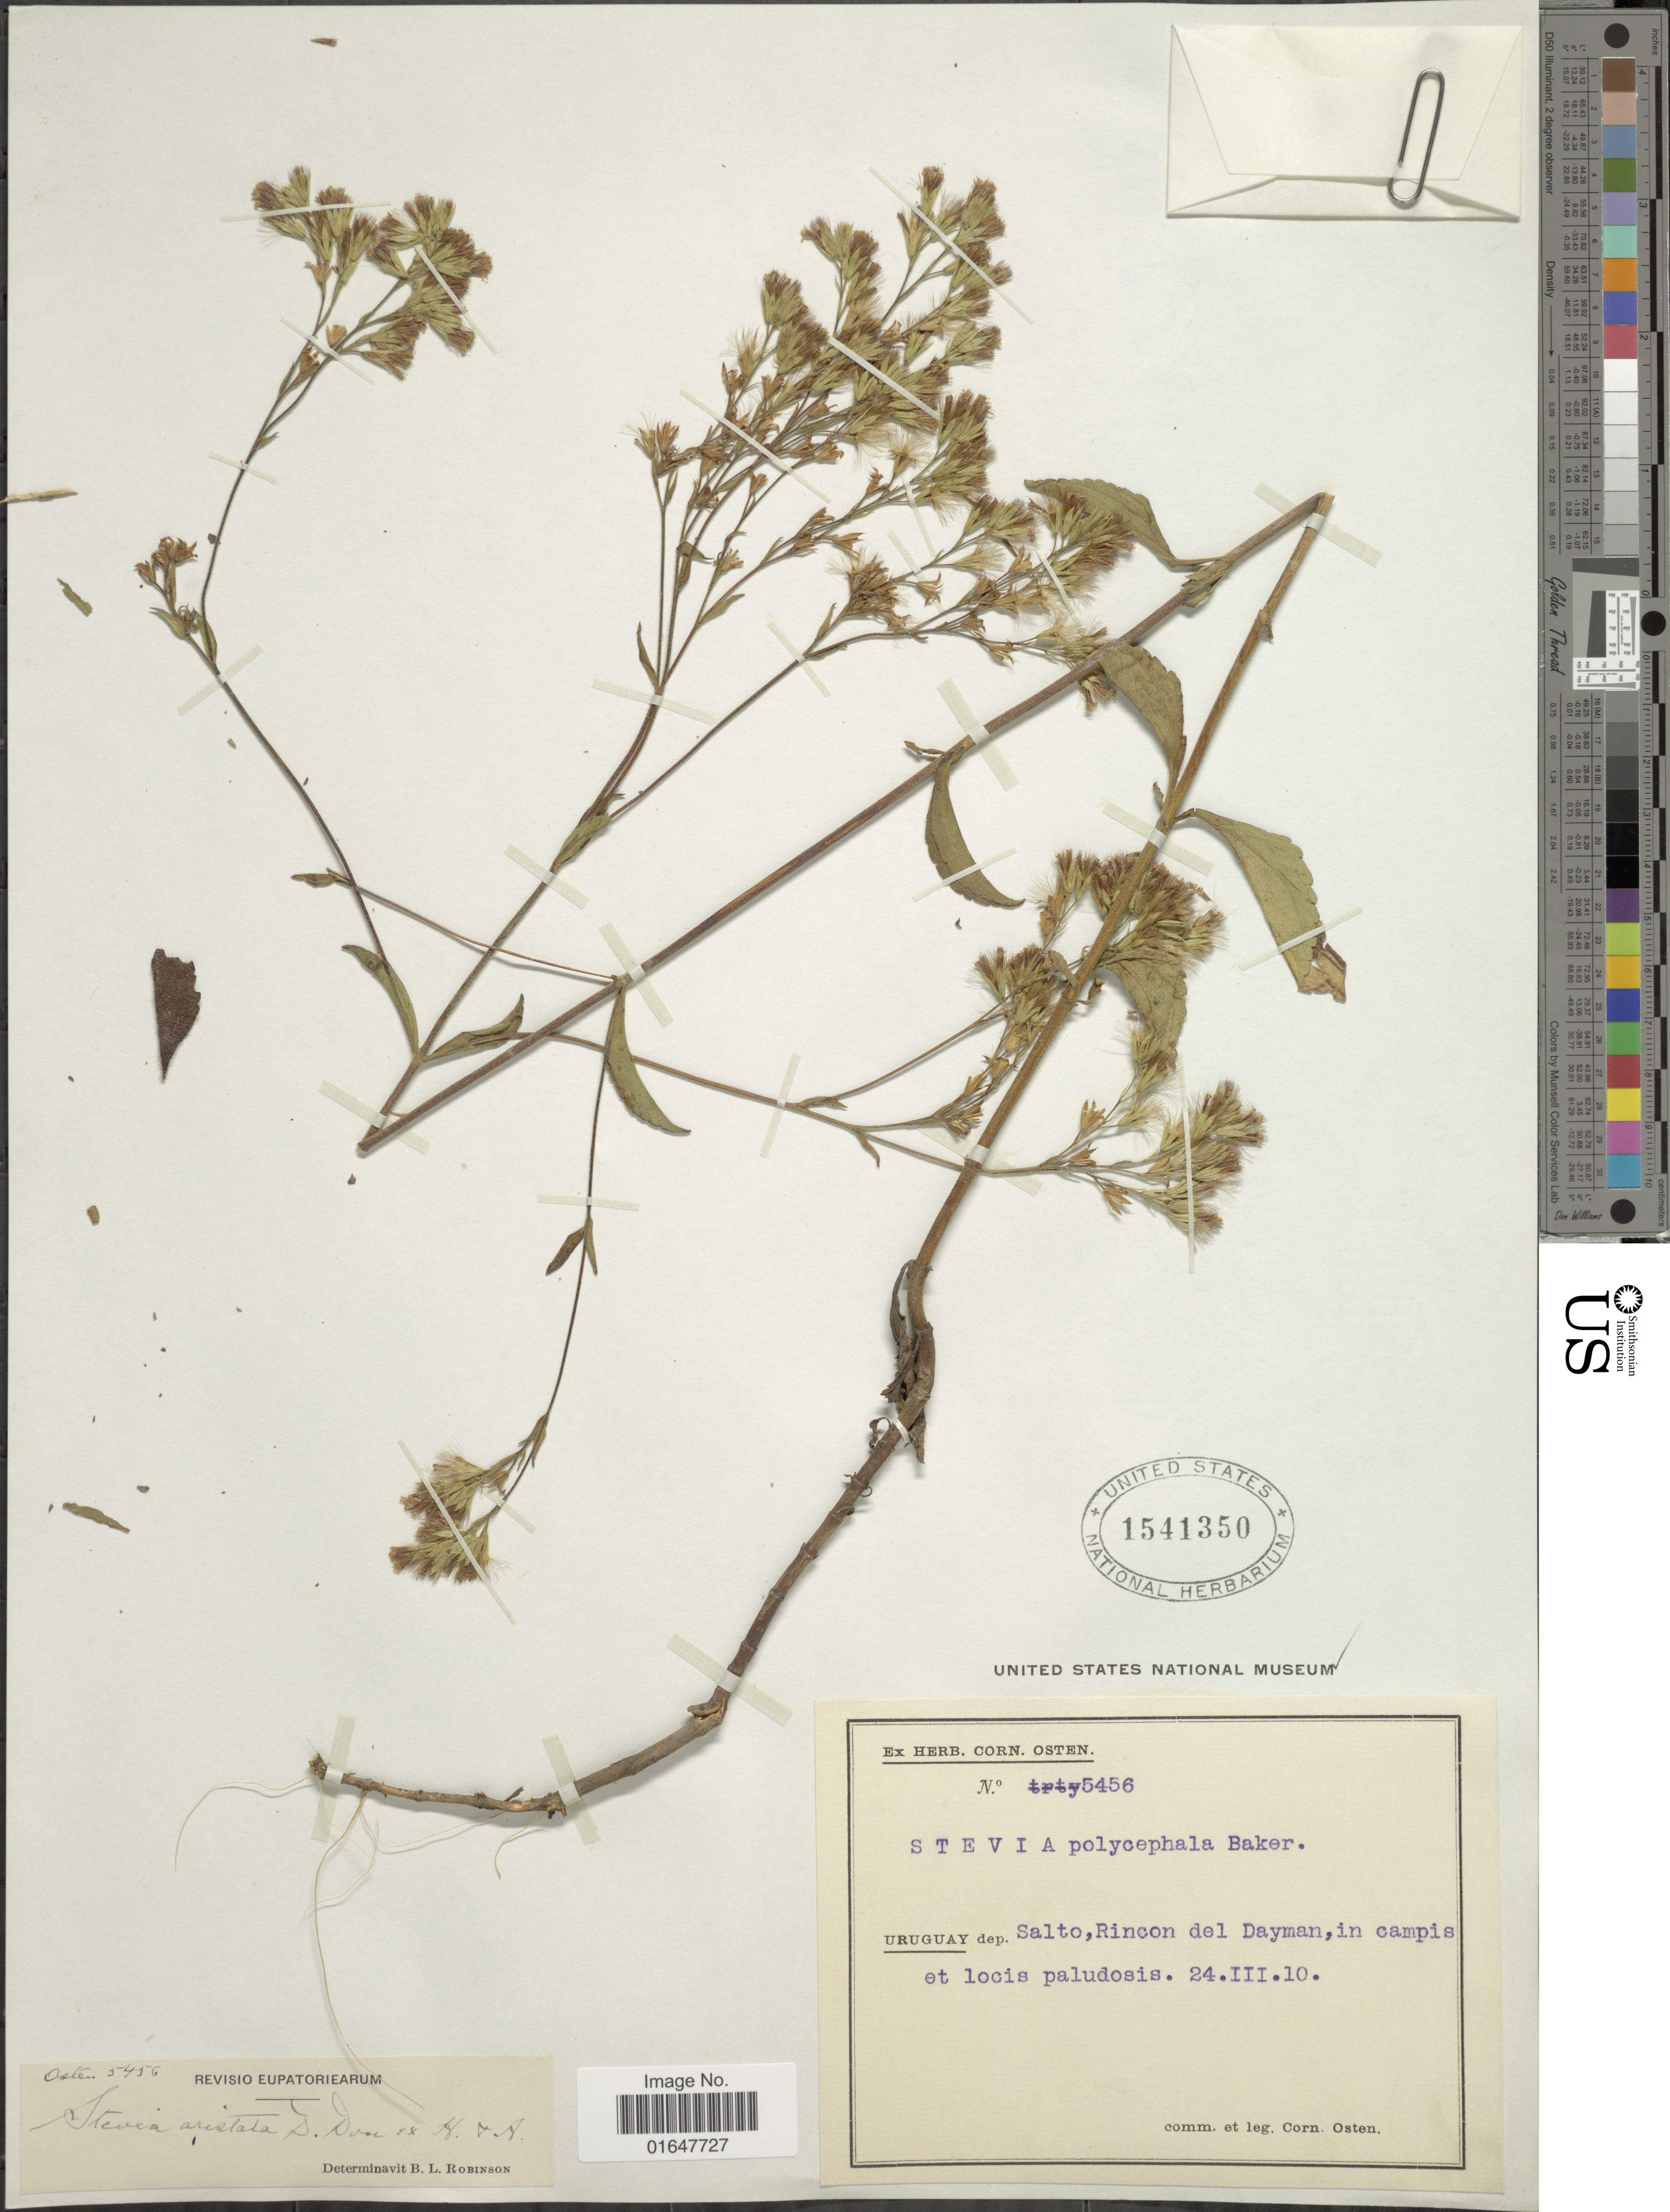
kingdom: Plantae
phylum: Tracheophyta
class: Magnoliopsida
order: Asterales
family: Asteraceae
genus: Stevia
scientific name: Stevia aristata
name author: D. Don ex Hook. & Arn.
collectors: C. Osten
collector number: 5456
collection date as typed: Transcribed d/m/y: 24/3/10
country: Uruguay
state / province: Salto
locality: Rincon del Dayman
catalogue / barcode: US 1541350